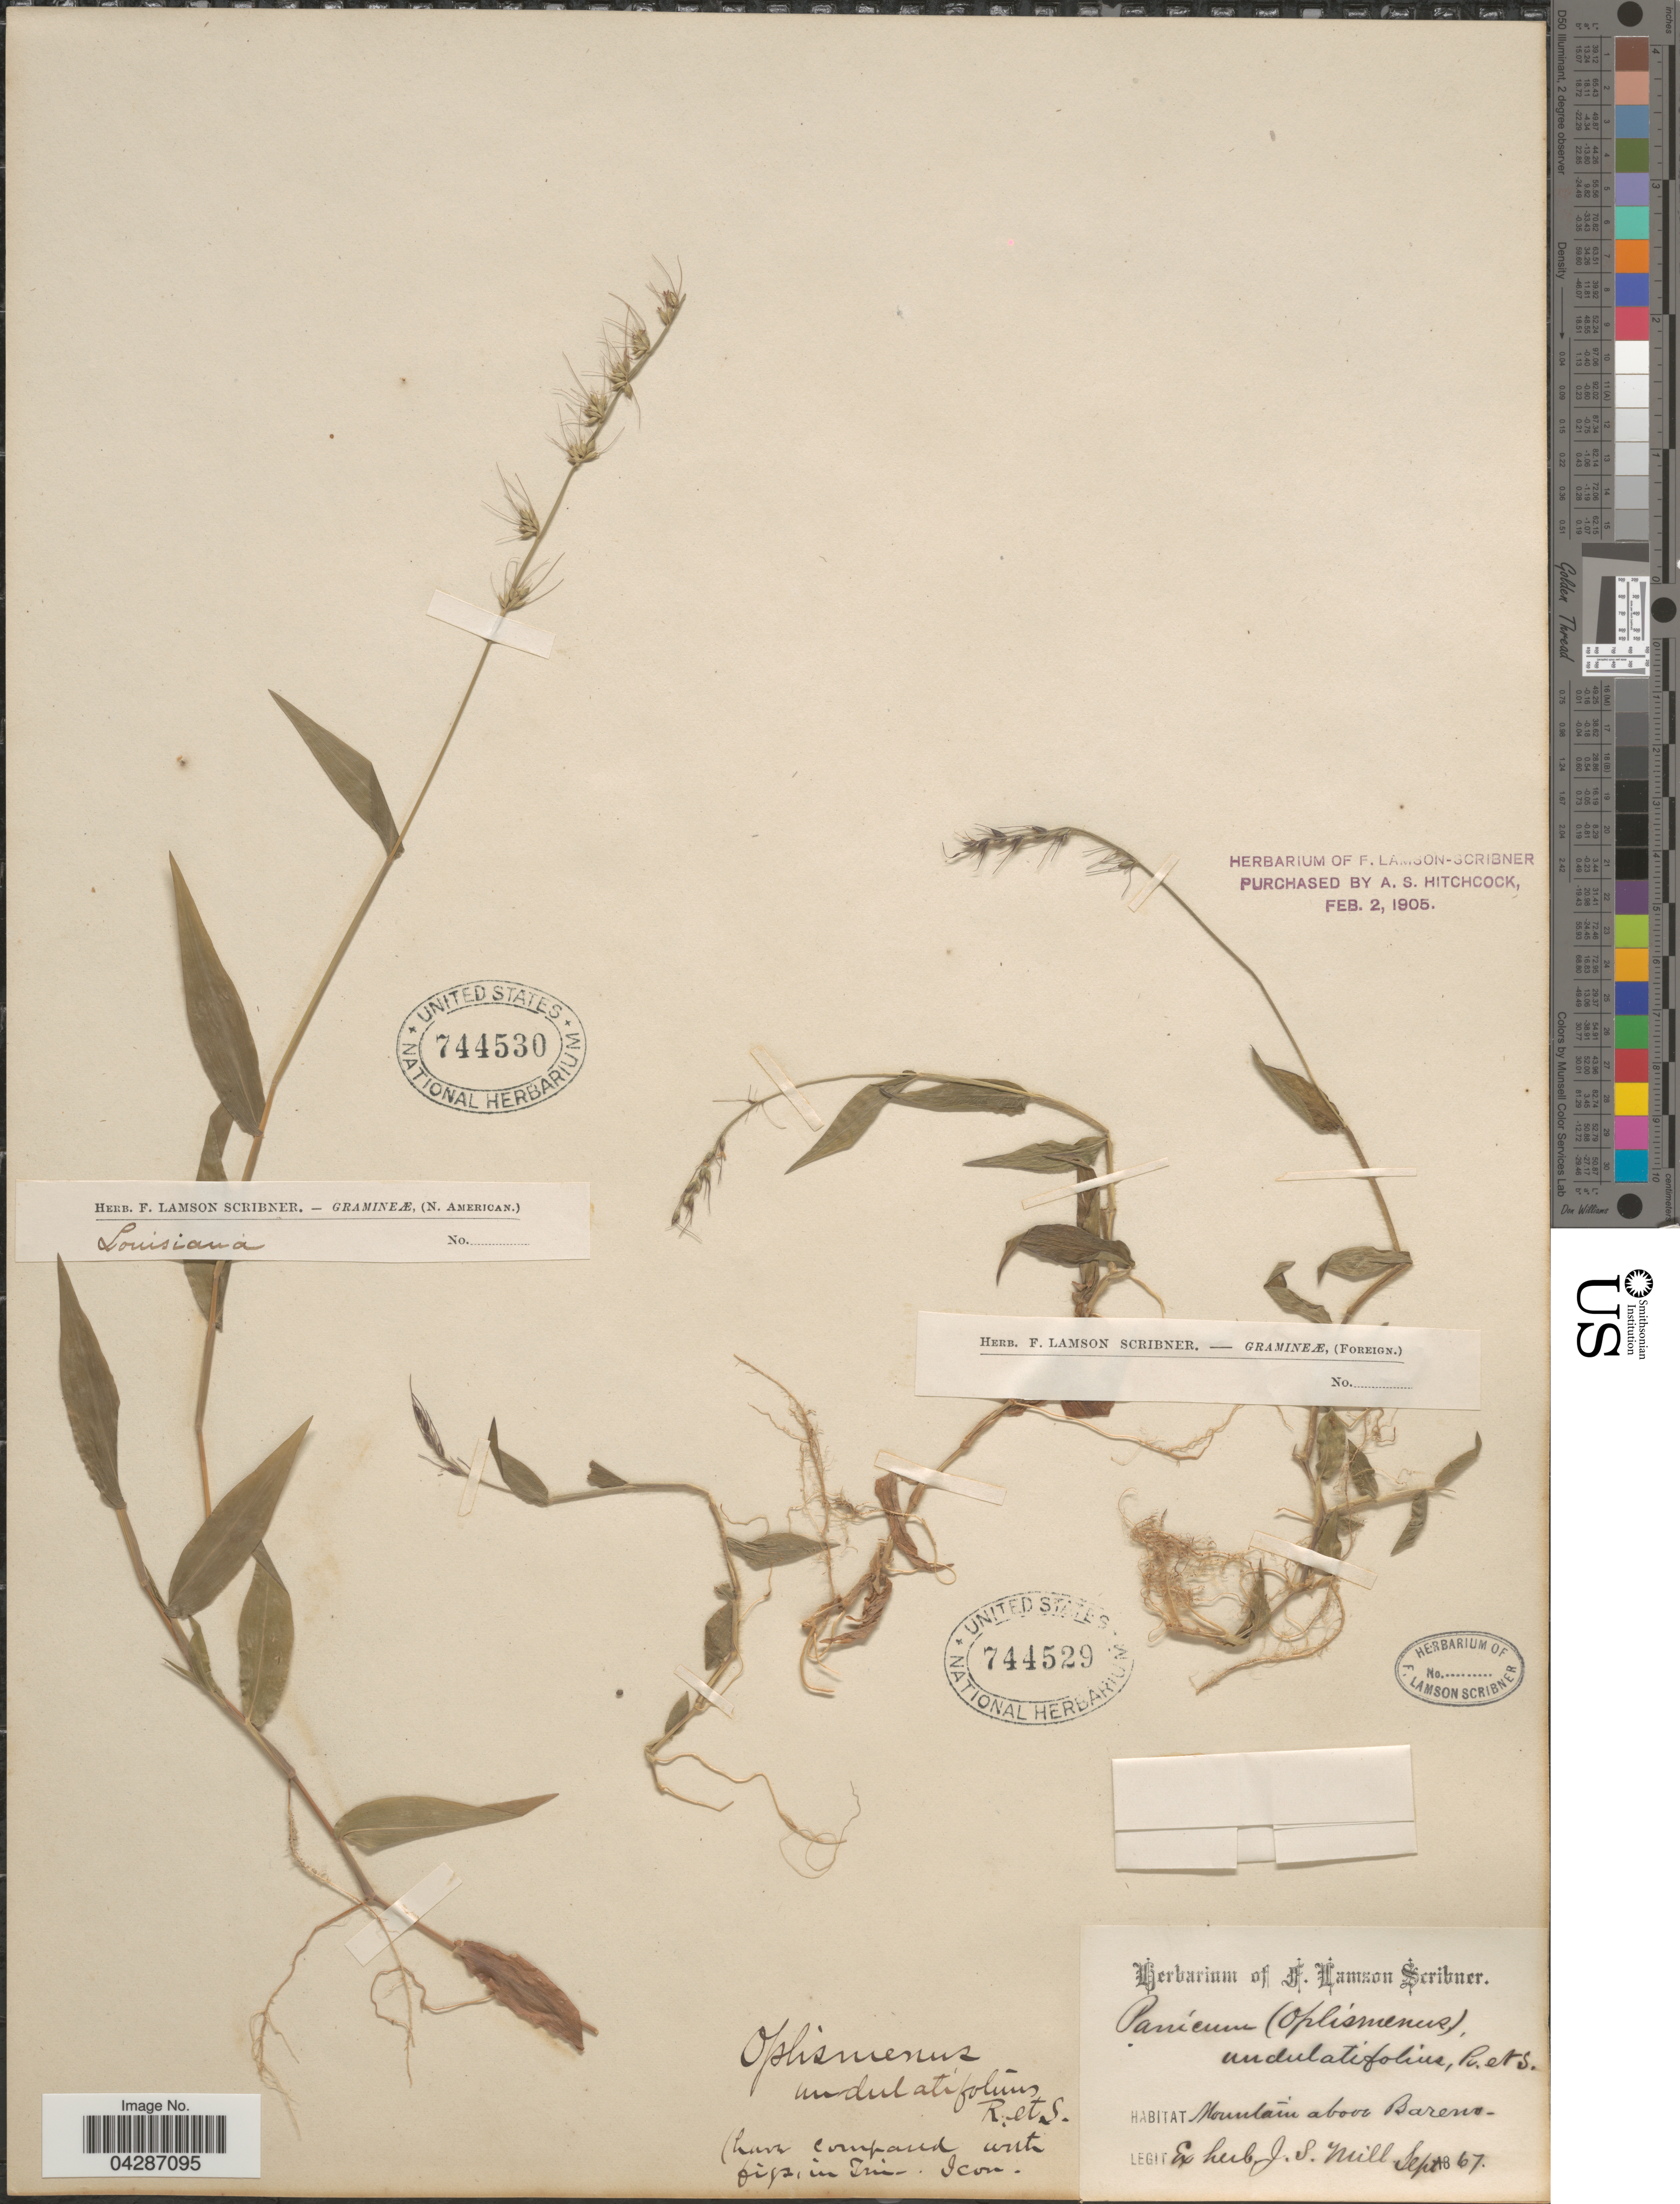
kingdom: Plantae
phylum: Tracheophyta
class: Liliopsida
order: Poales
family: Poaceae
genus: Oplismenus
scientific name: Oplismenus undulatifolius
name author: (Ard.) P. Beauv.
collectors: ex herb. F. Lamson Scribner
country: United States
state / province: Louisiana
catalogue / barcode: US 744530-2